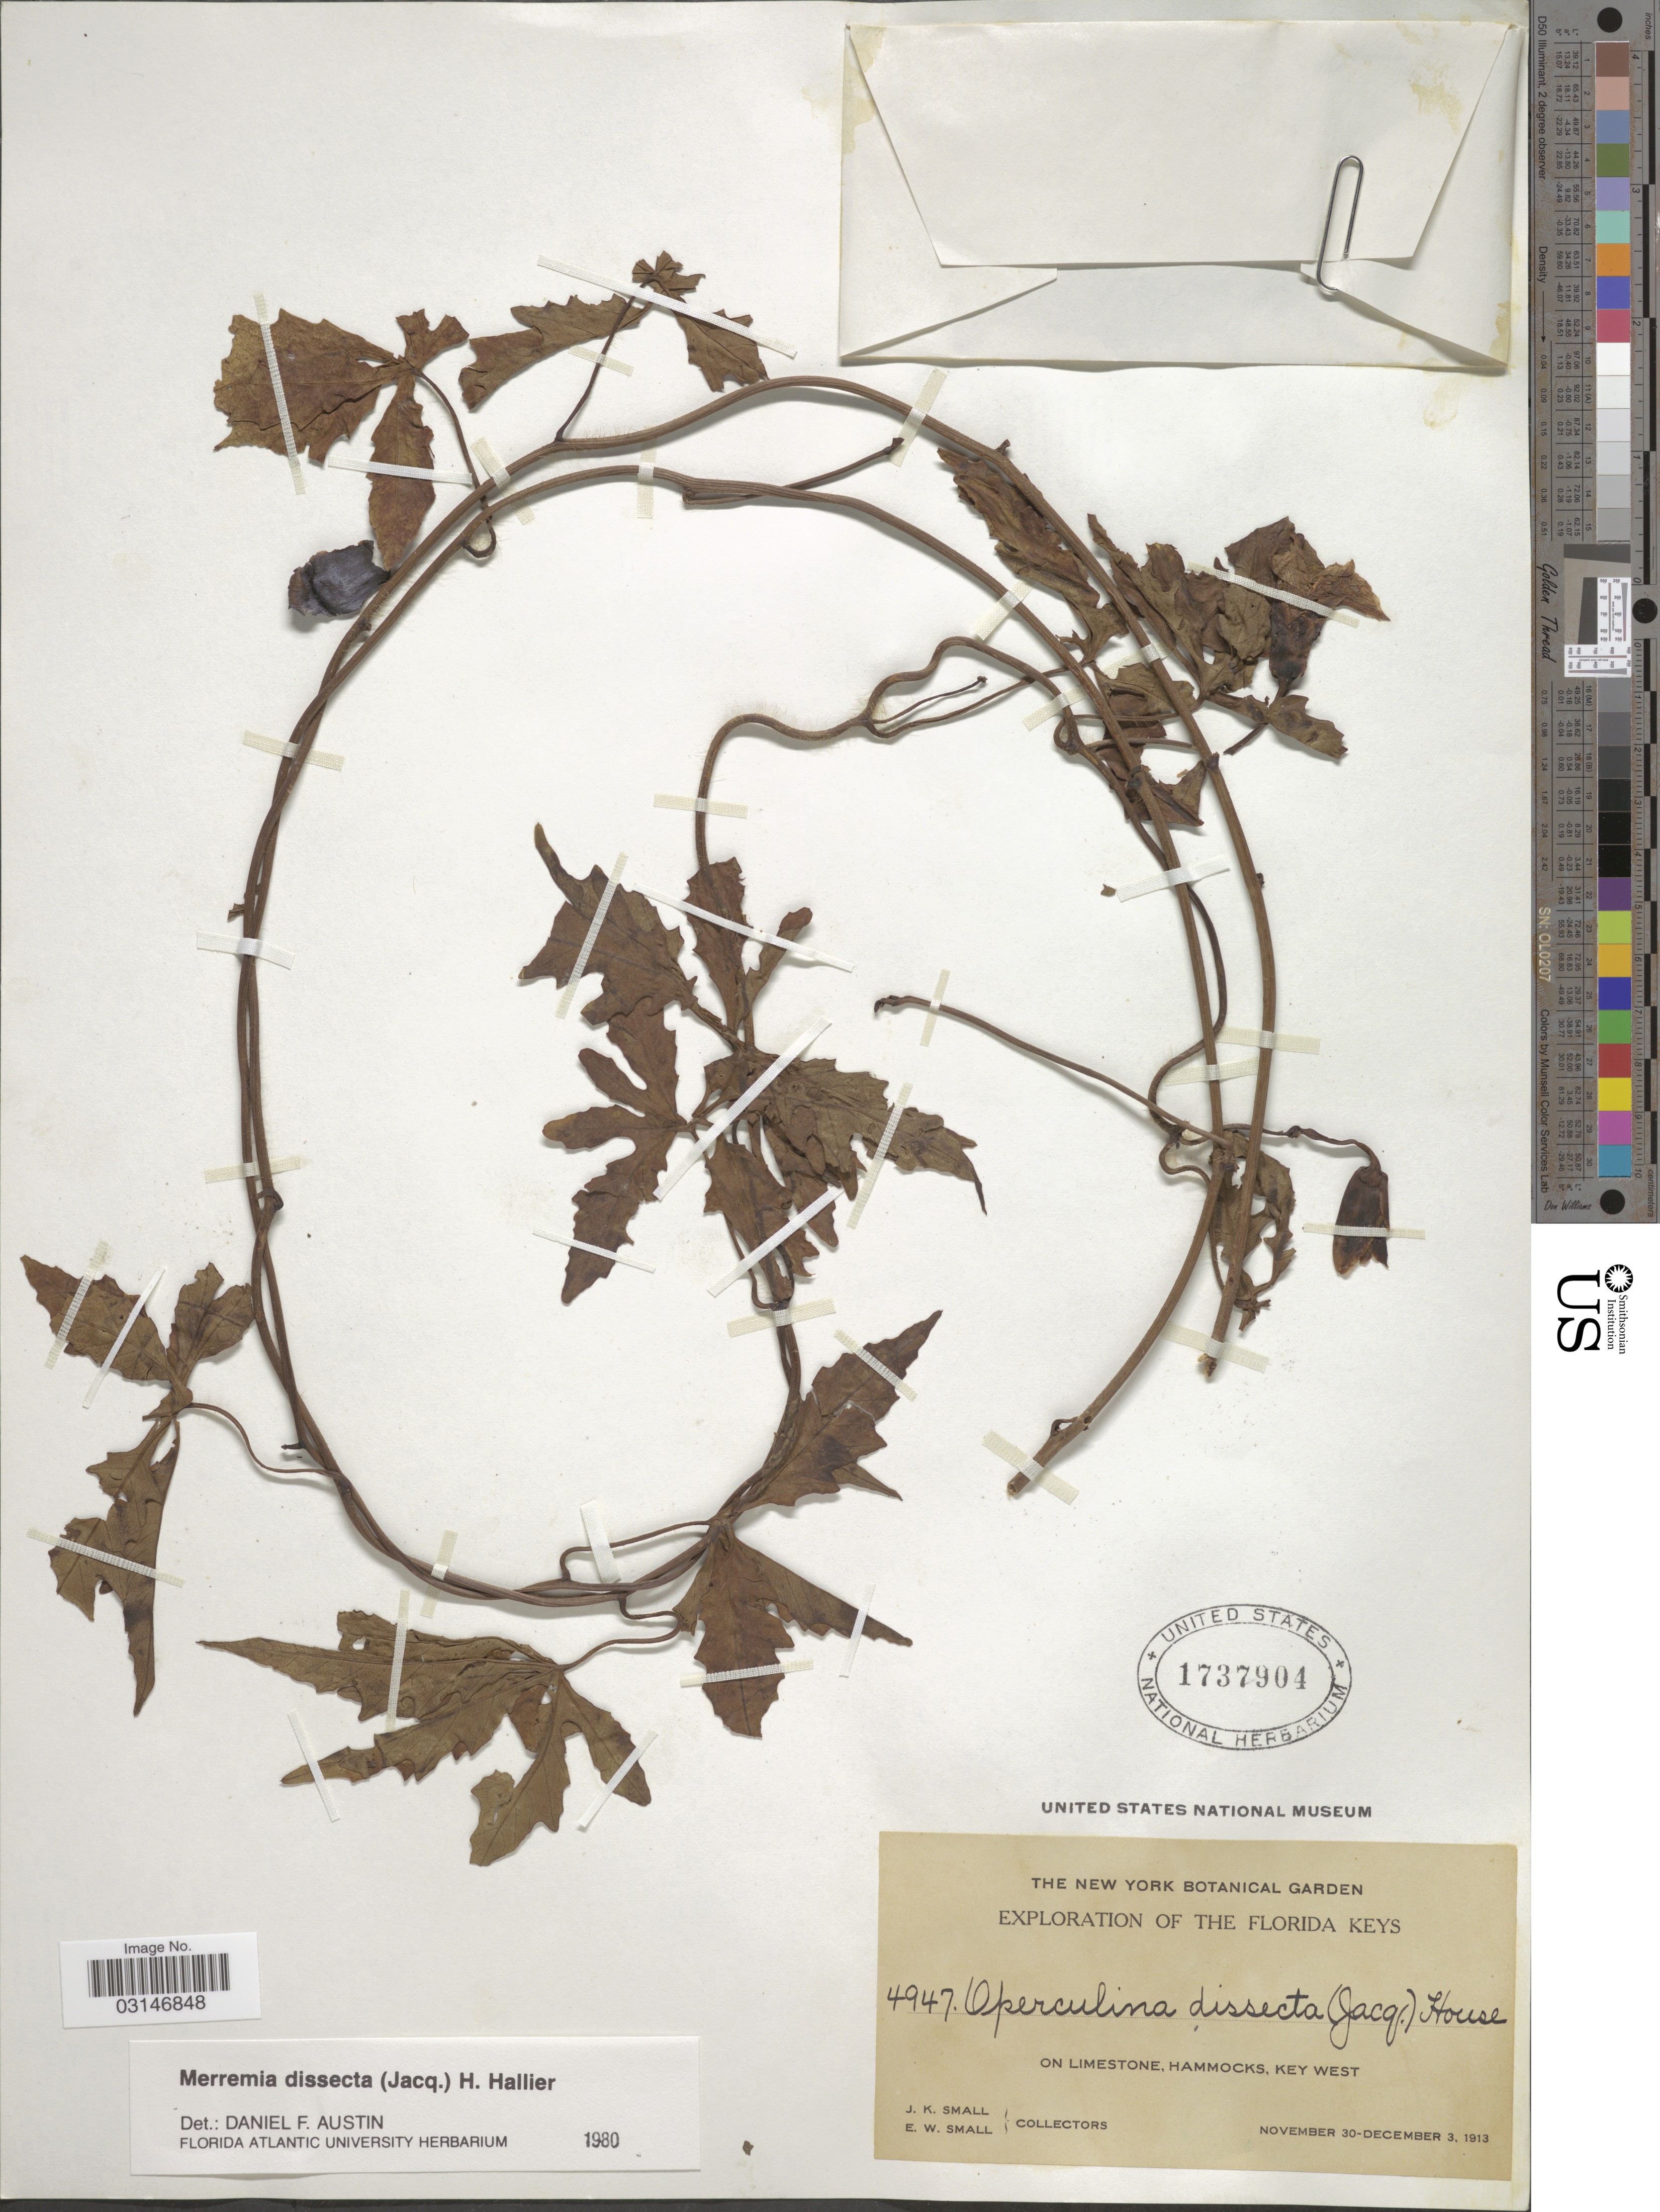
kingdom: Plantae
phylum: Tracheophyta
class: Magnoliopsida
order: Solanales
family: Convolvulaceae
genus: Distimake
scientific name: Distimake dissectus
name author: (Jacq.) A. R. Simões & Staples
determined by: Strong, Mark T., (BOT), Smithsonian Institution - National Museum of Natural History (UNITED STATES)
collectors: J. K. Small & E. W. Small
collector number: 4947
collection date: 1913-11-30/1913-12-03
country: United States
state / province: Florida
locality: The Florida Keys, On Limestone, Hammocks, Key West.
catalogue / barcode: US 1737904